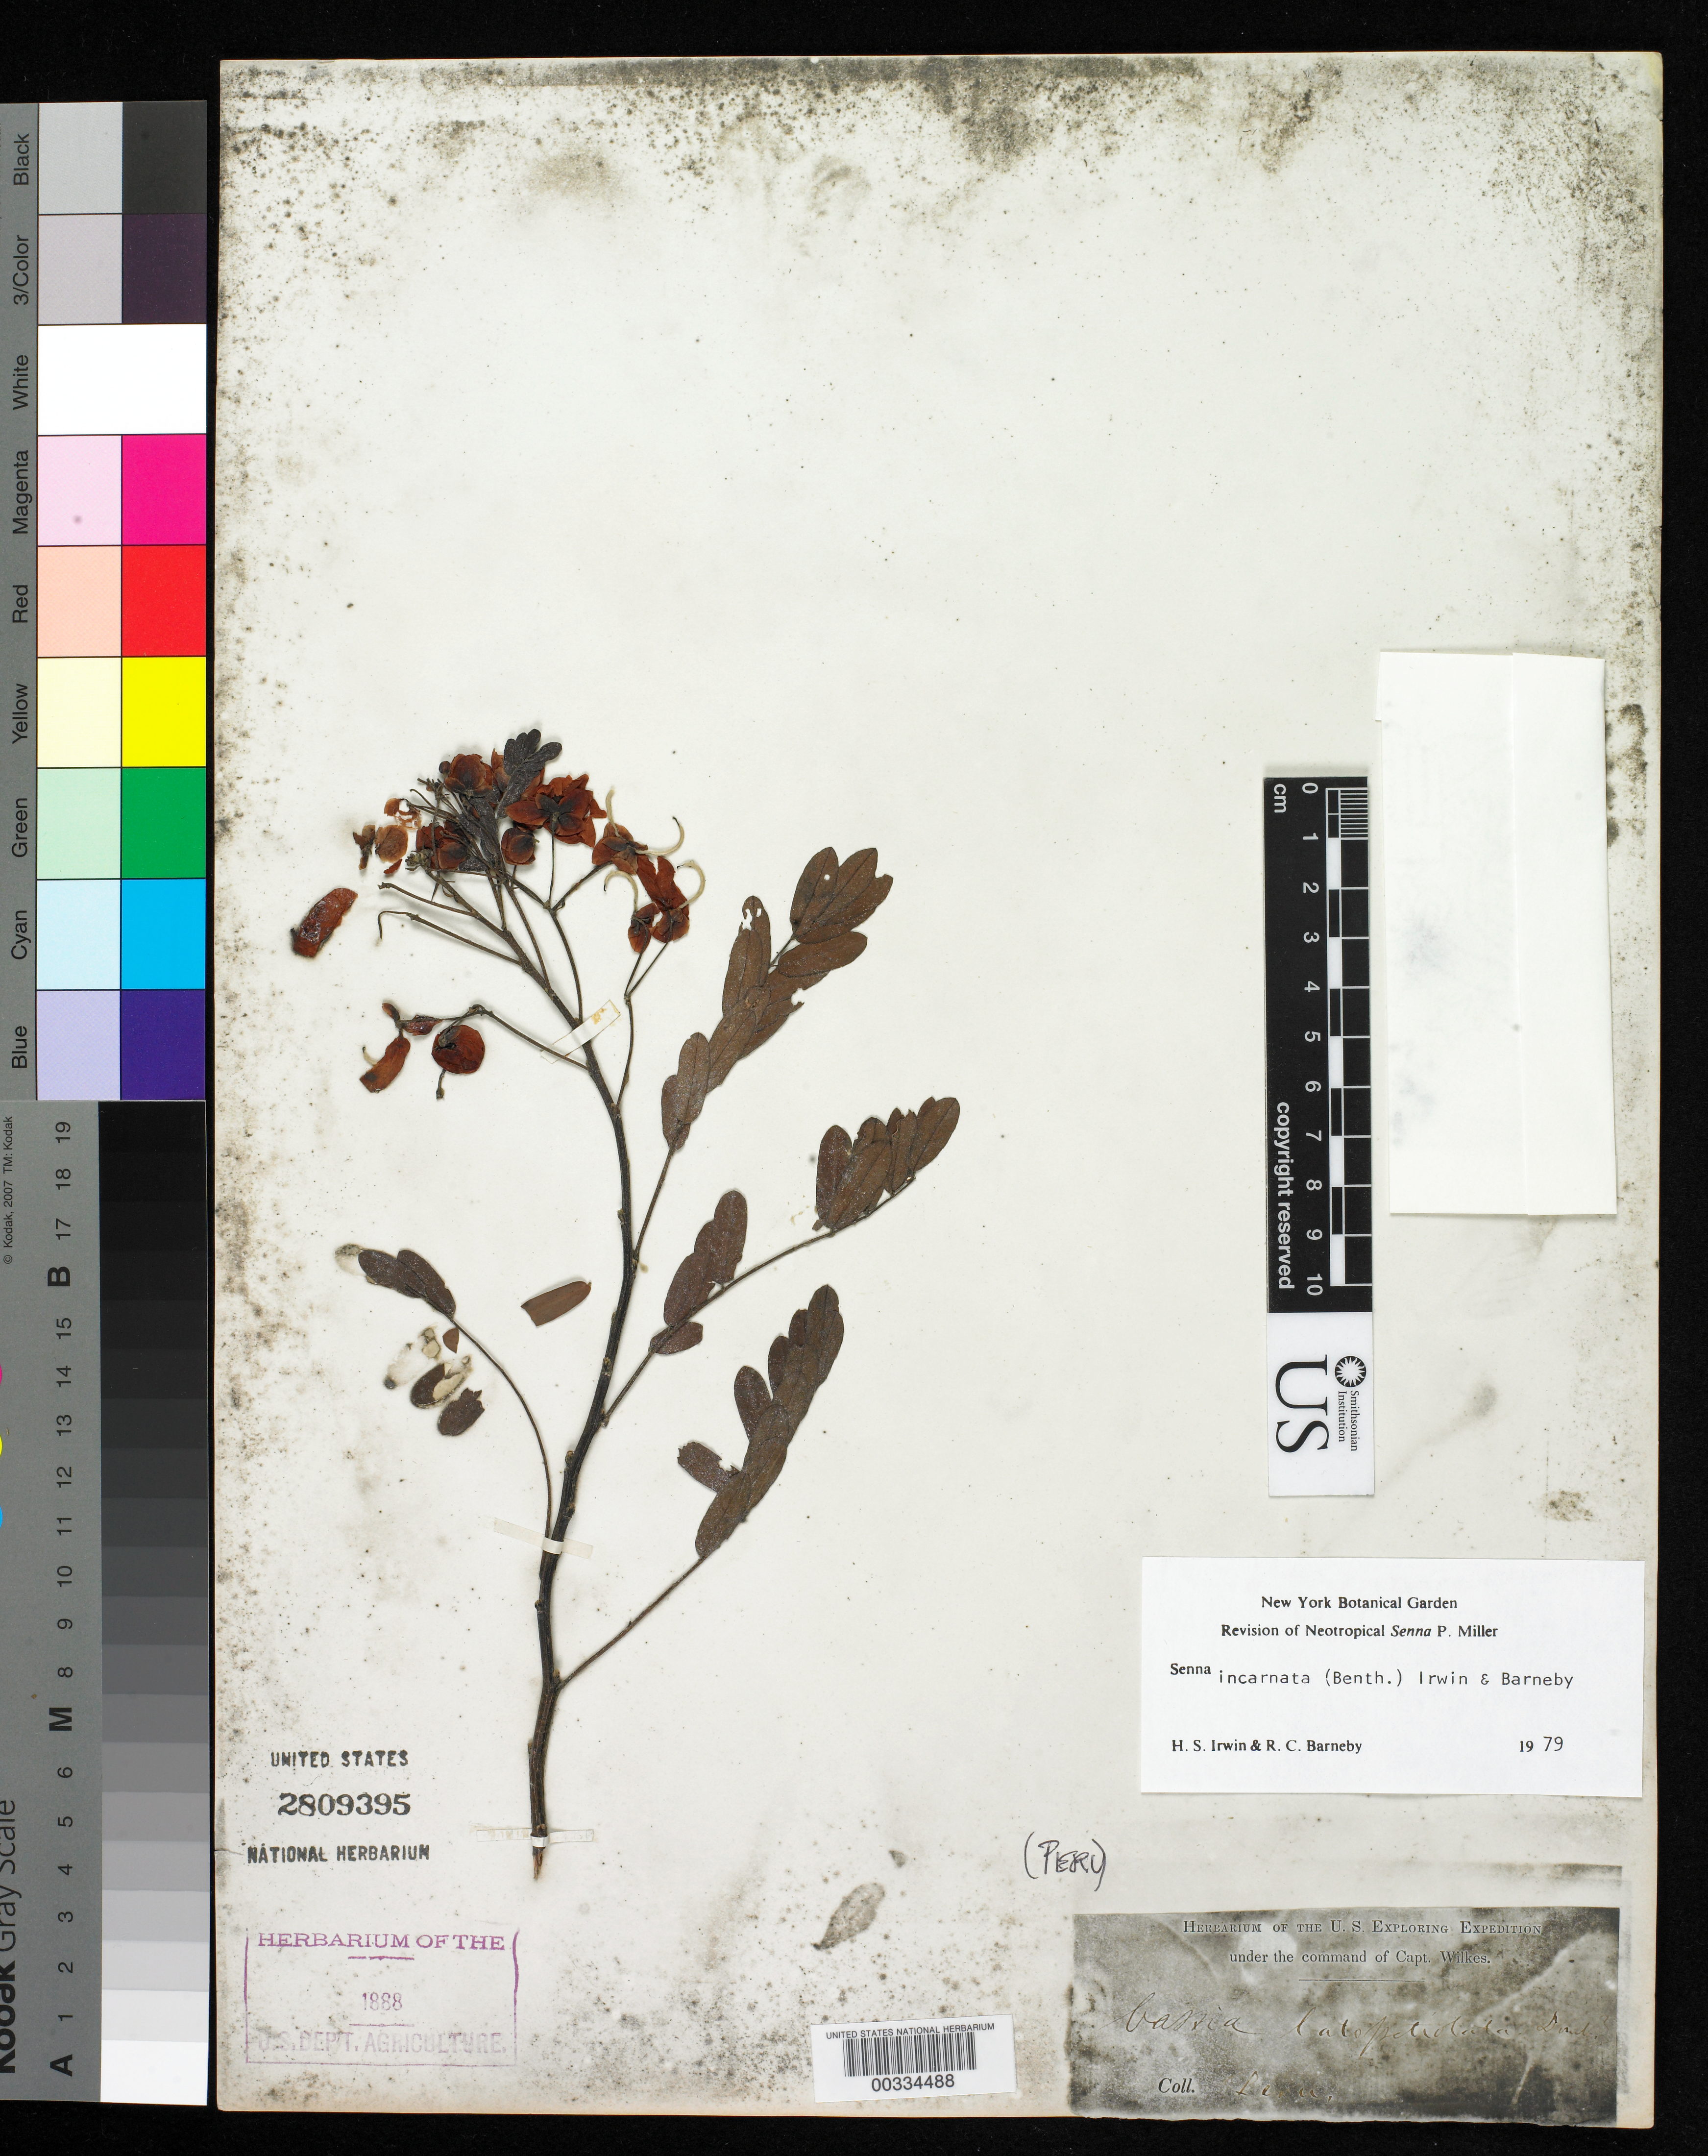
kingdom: Plantae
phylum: Tracheophyta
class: Magnoliopsida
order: Fabales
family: Fabaceae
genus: Senna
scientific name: Senna incarnata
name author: (Pav. ex Benth.) H.S. Irwin & Barneby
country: Peru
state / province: San Martín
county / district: Mariscal Cáceres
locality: Rio Huallaga, margen Derecha del; Balsa Probana; dtto. Tocache Nuevo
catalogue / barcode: US 2809395